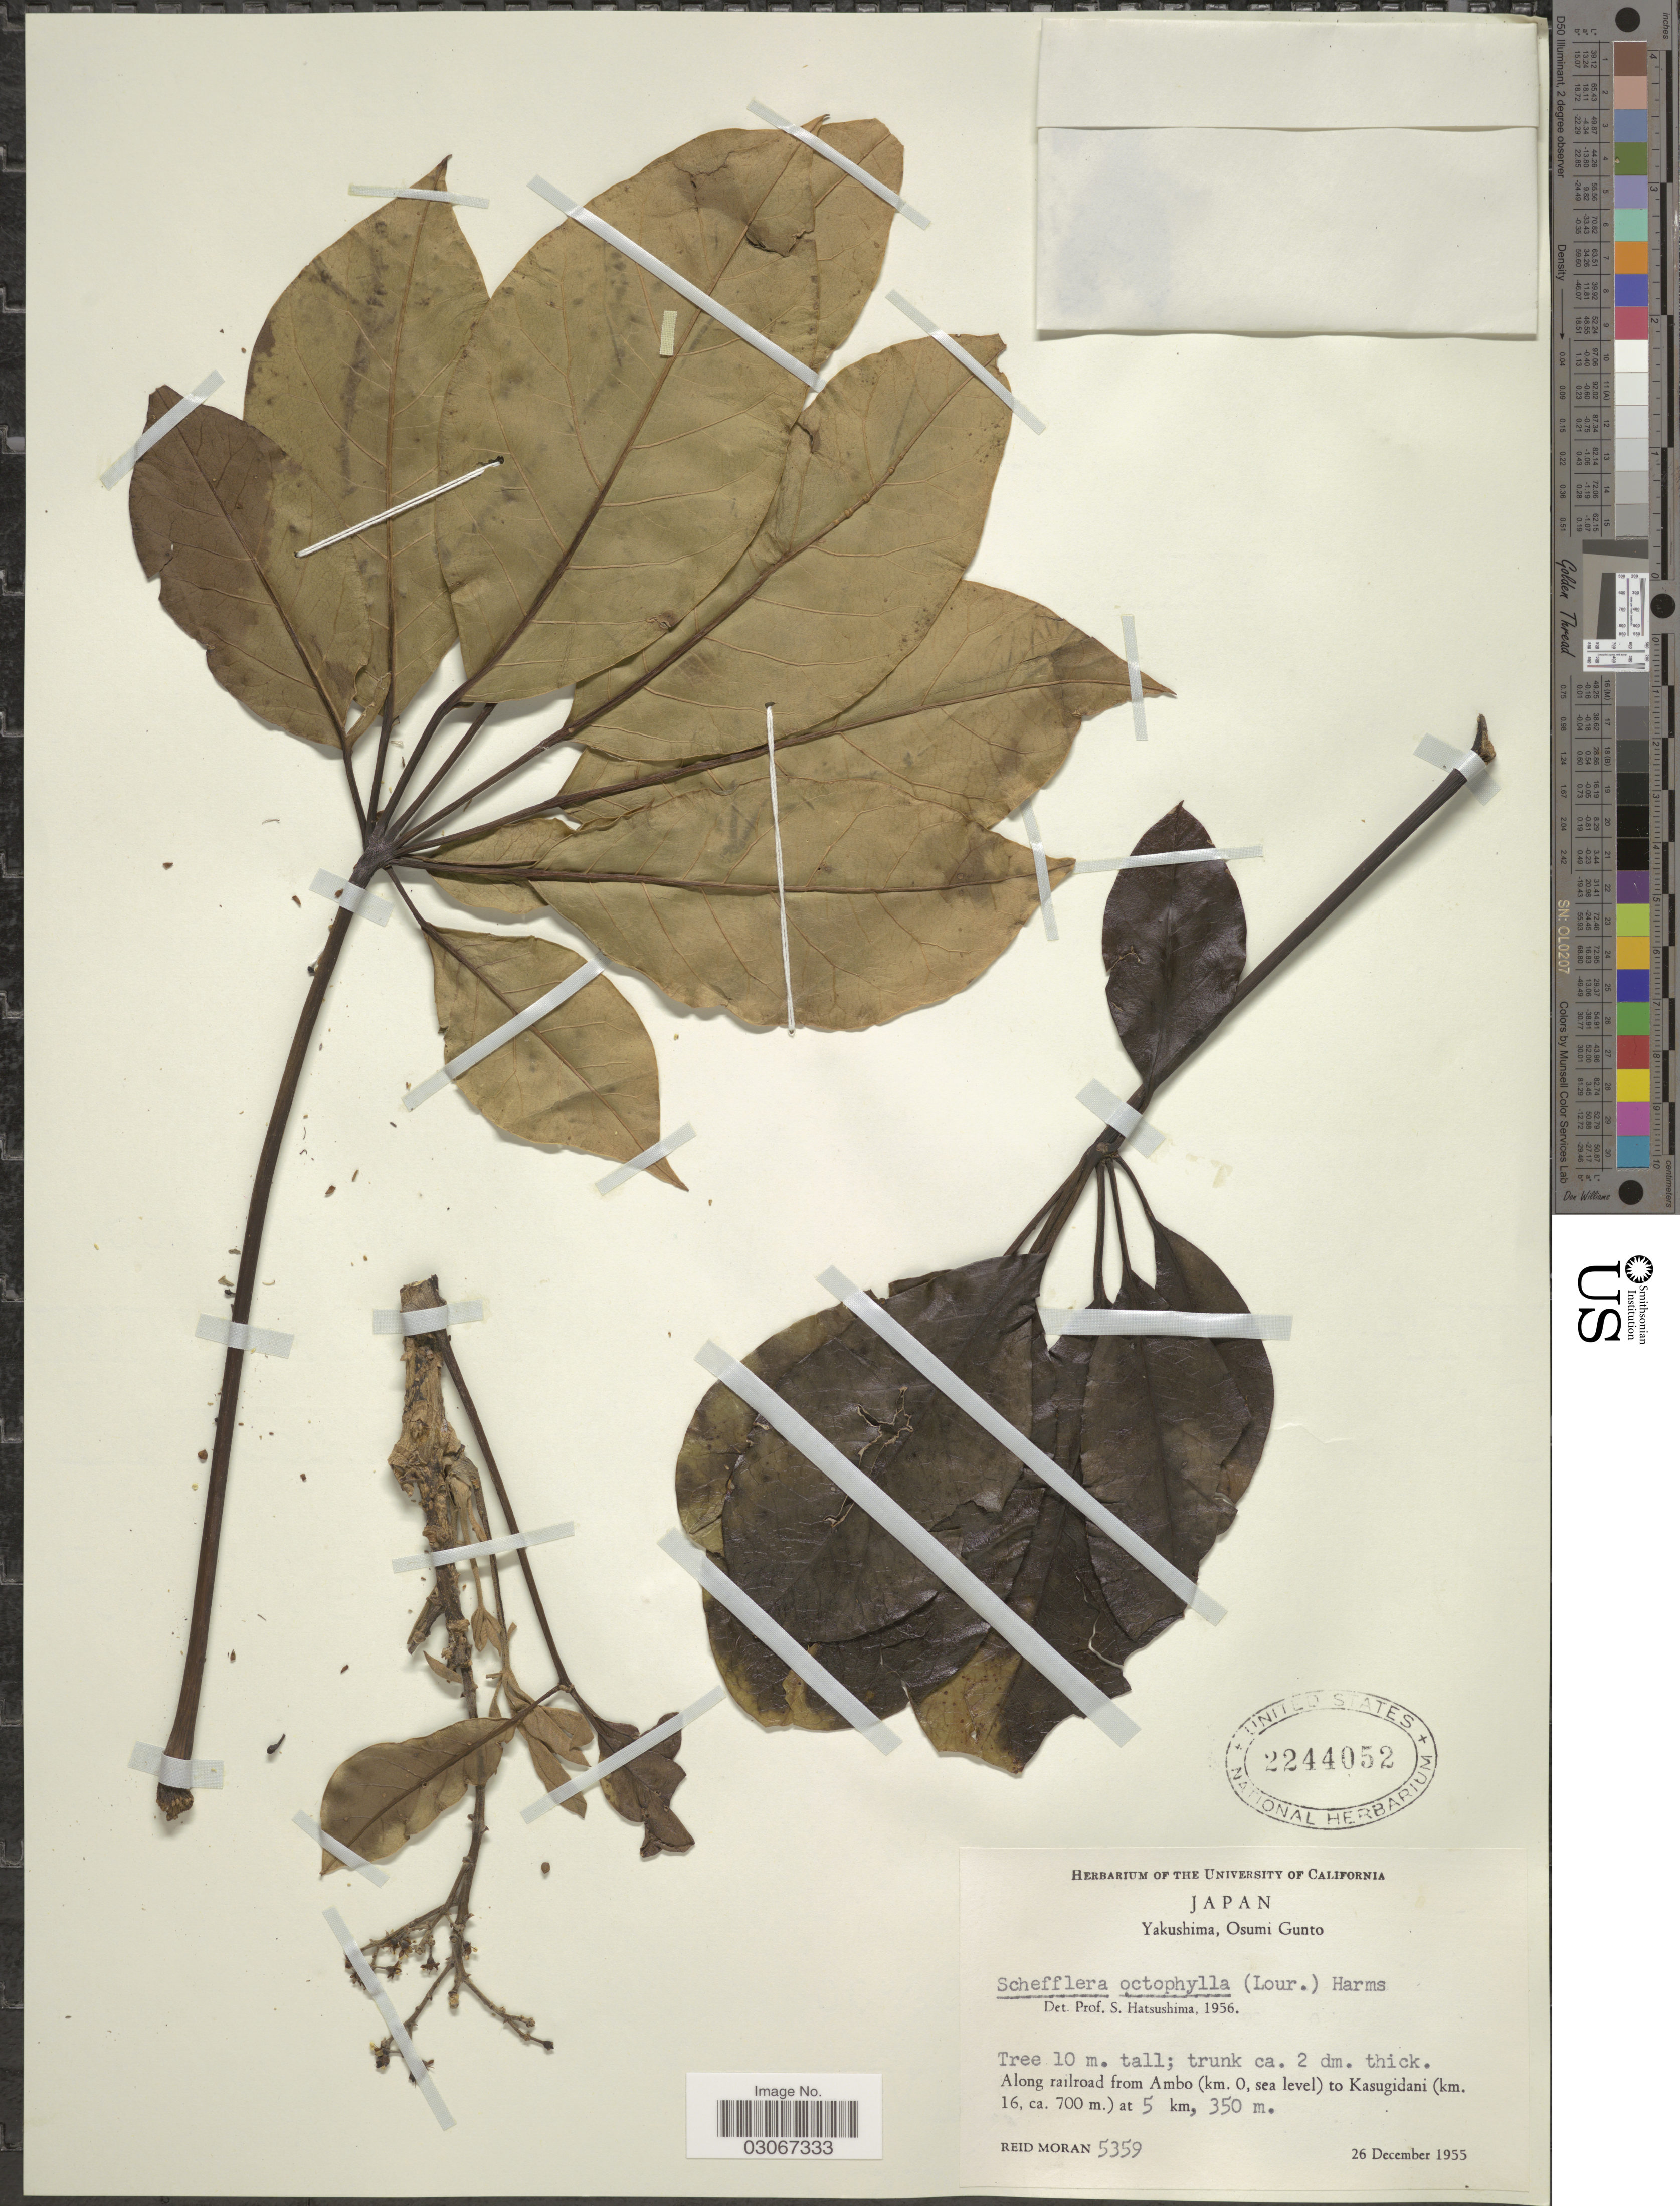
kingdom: Plantae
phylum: Tracheophyta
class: Magnoliopsida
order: Apiales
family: Araliaceae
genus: Schefflera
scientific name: Schefflera heptaphylla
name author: (L.) Frodin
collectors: R. Moran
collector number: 5359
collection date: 1955-12-26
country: Japan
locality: Yakushima, Osumi Gunto, Along railroad from Ambo (km. 0, sea level) to Kasugidani (km. 16 ca. 700 m.) at 5 km.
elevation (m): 350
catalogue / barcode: US 2244052